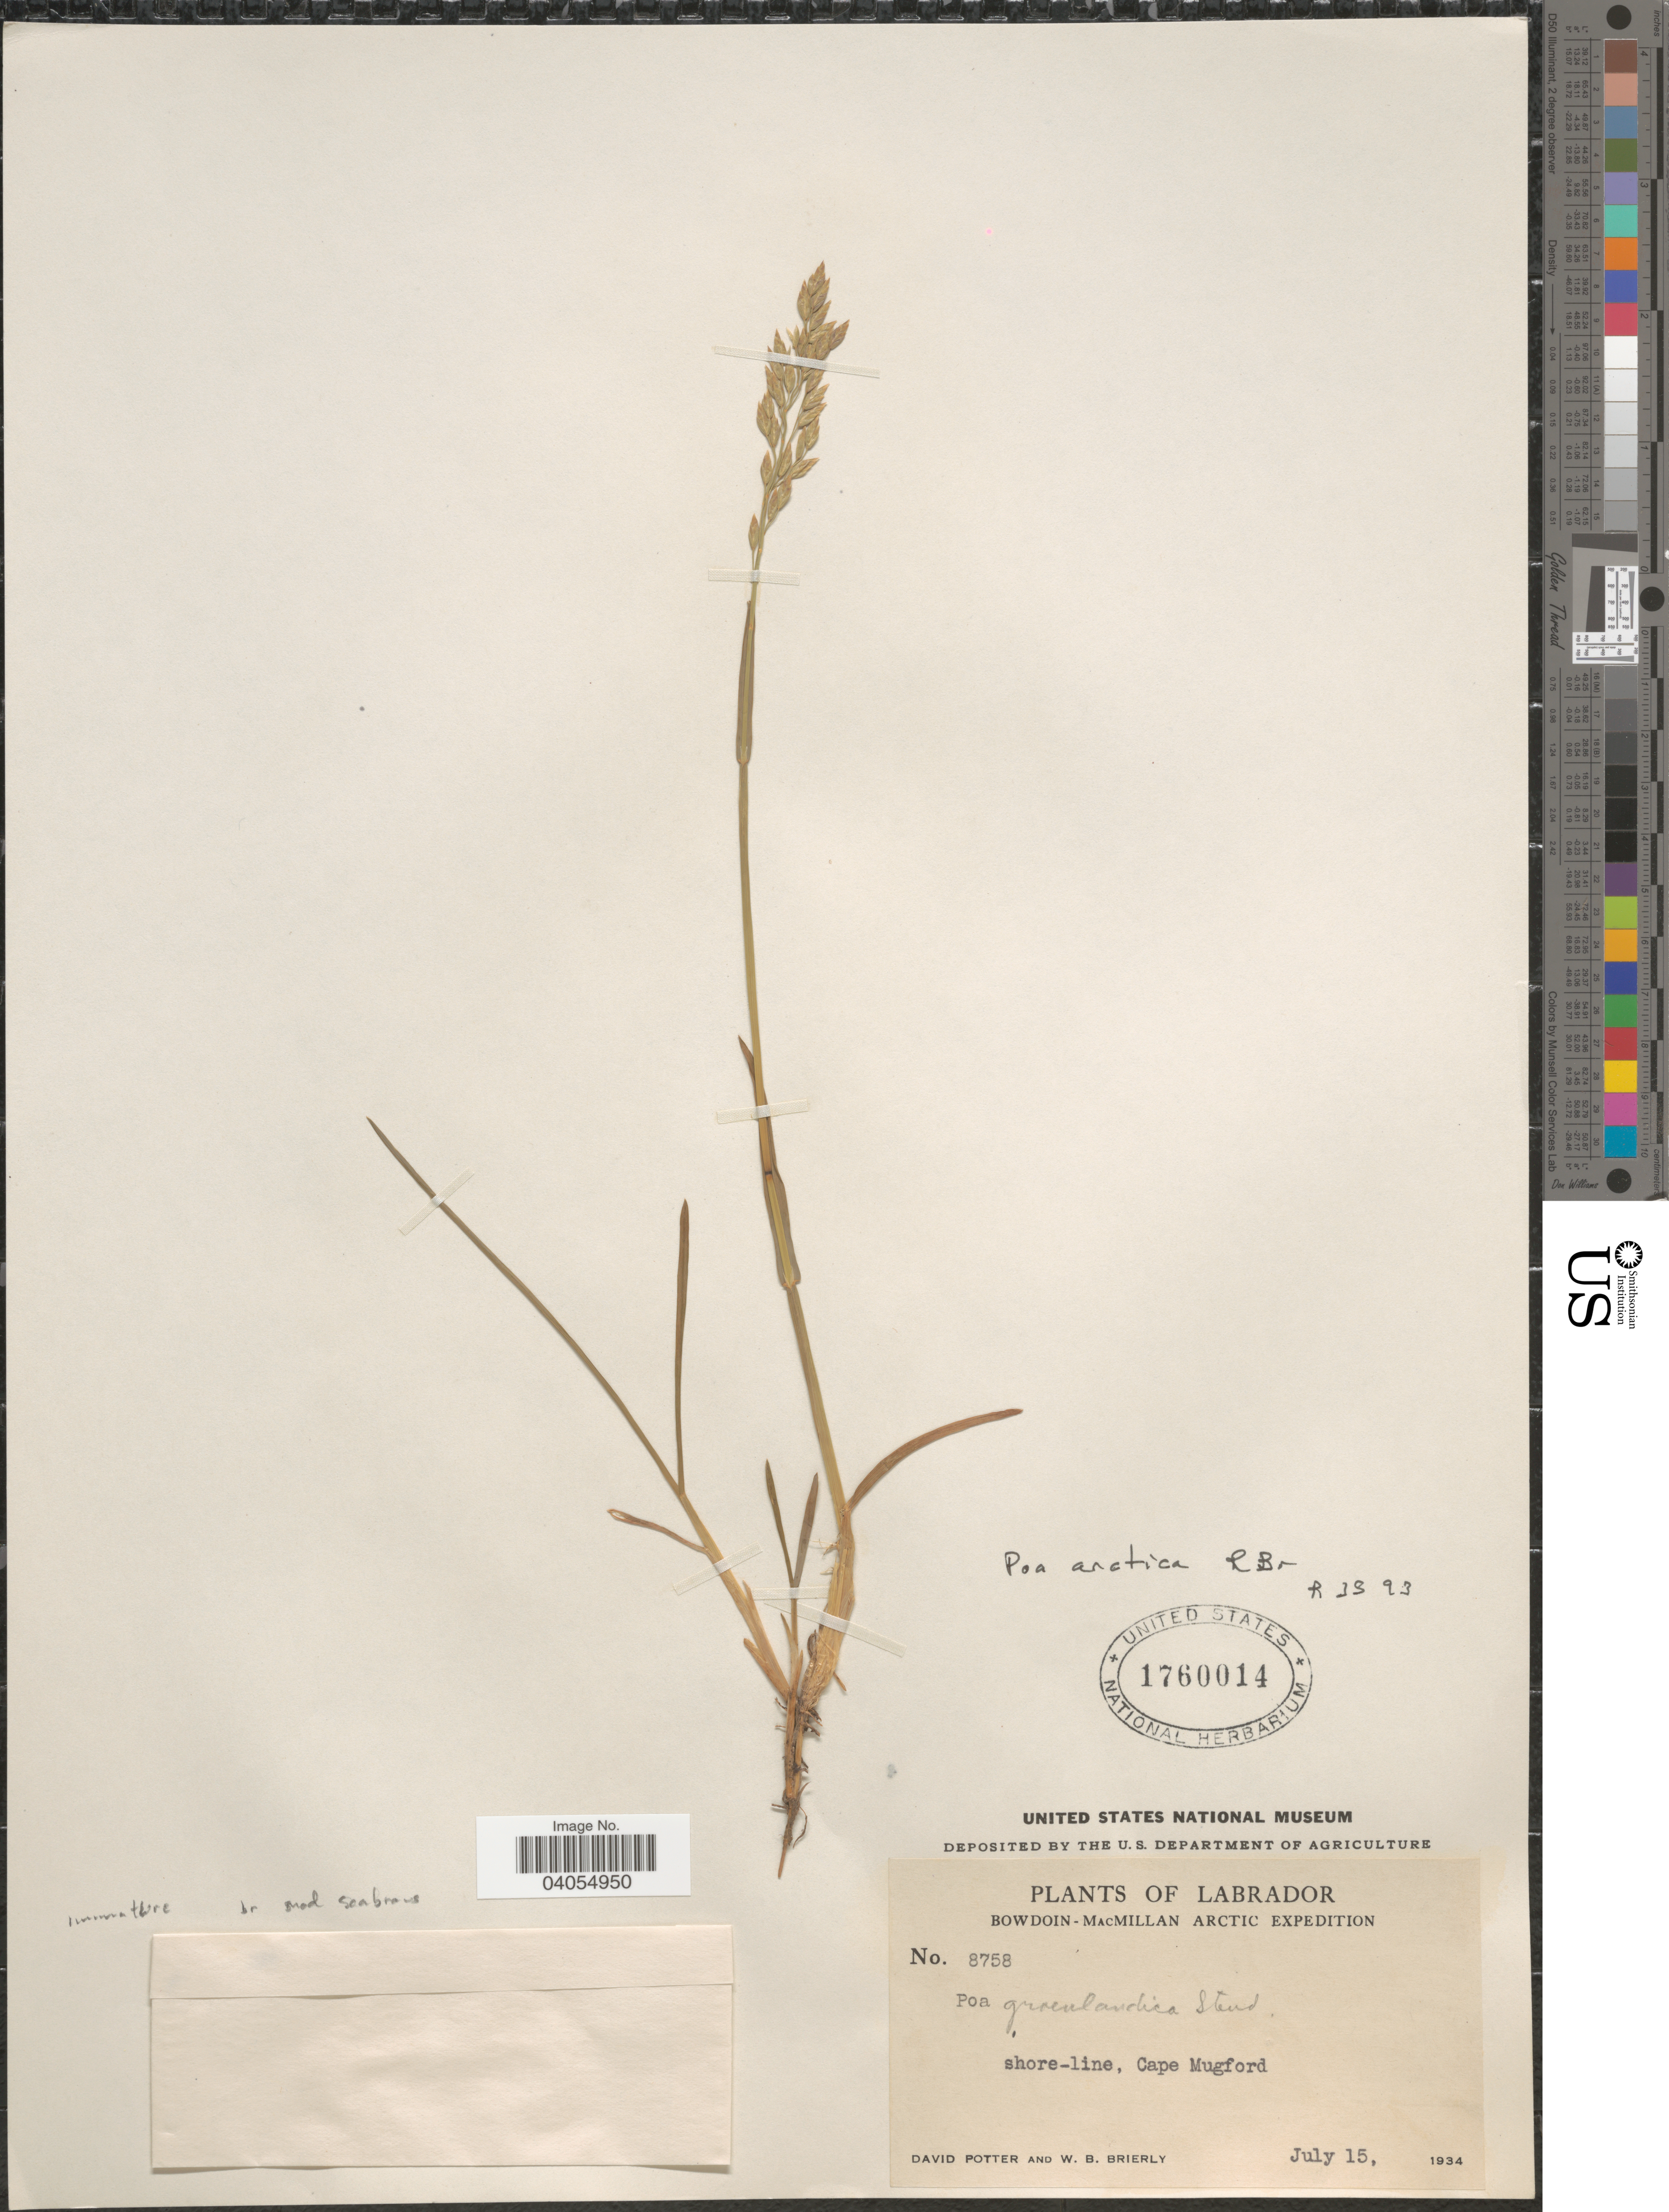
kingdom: Plantae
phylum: Tracheophyta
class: Liliopsida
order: Poales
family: Poaceae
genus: Poa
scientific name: Poa arctica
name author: R. Br.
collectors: D. Potter & W. Brierly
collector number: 8758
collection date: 1934-07-15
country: Canada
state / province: Newfoundland and Labrador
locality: Labrador. Shore-line, Cape Mugford.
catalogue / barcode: US 1760014